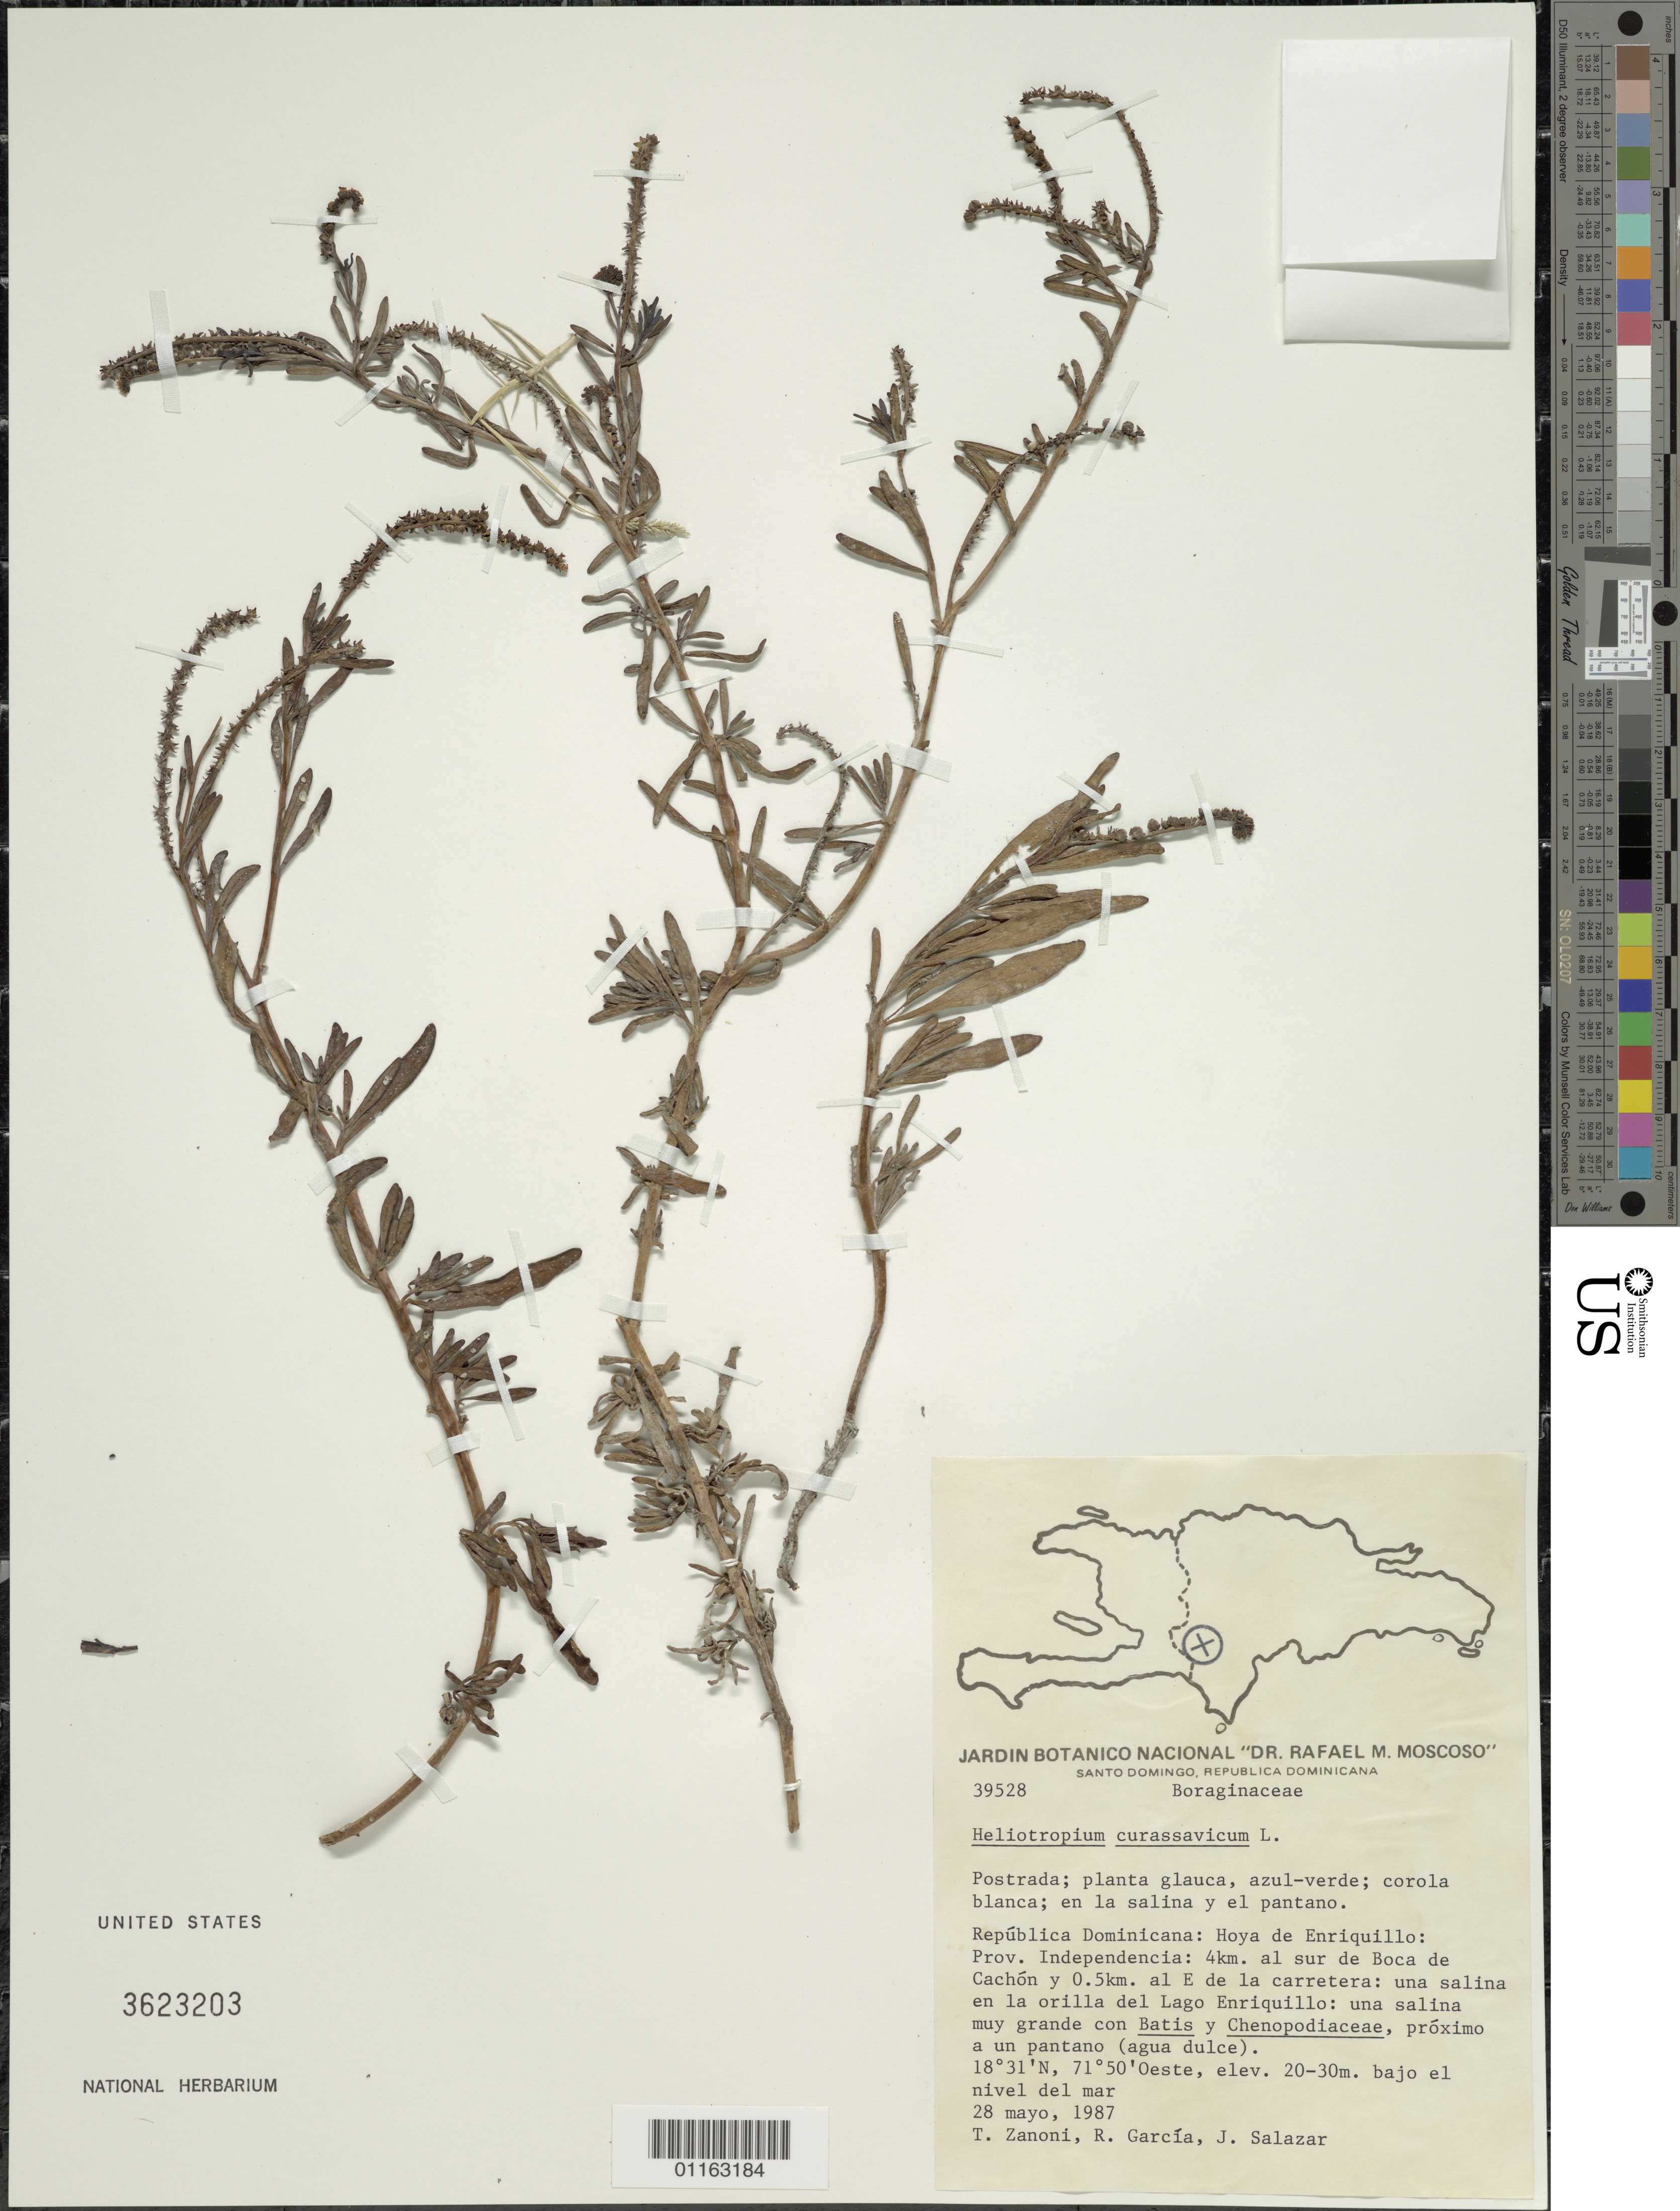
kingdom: Plantae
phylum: Tracheophyta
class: Magnoliopsida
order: Boraginales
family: Heliotropiaceae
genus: Heliotropium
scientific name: Heliotropium curassavicum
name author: L.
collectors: T. A. Zanoni, R. G. García & J. Salazar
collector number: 39528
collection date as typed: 28 May 1987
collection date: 1987-05-28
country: Dominican Republic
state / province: Independencia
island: Hispaniola I.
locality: Hoya de Enriquillo: 4km. al sur de Boca de Cachon y 0.5 Km al E de la carretera: una salina en la orilla del Lago Enriquillo.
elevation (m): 20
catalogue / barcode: US 3623203